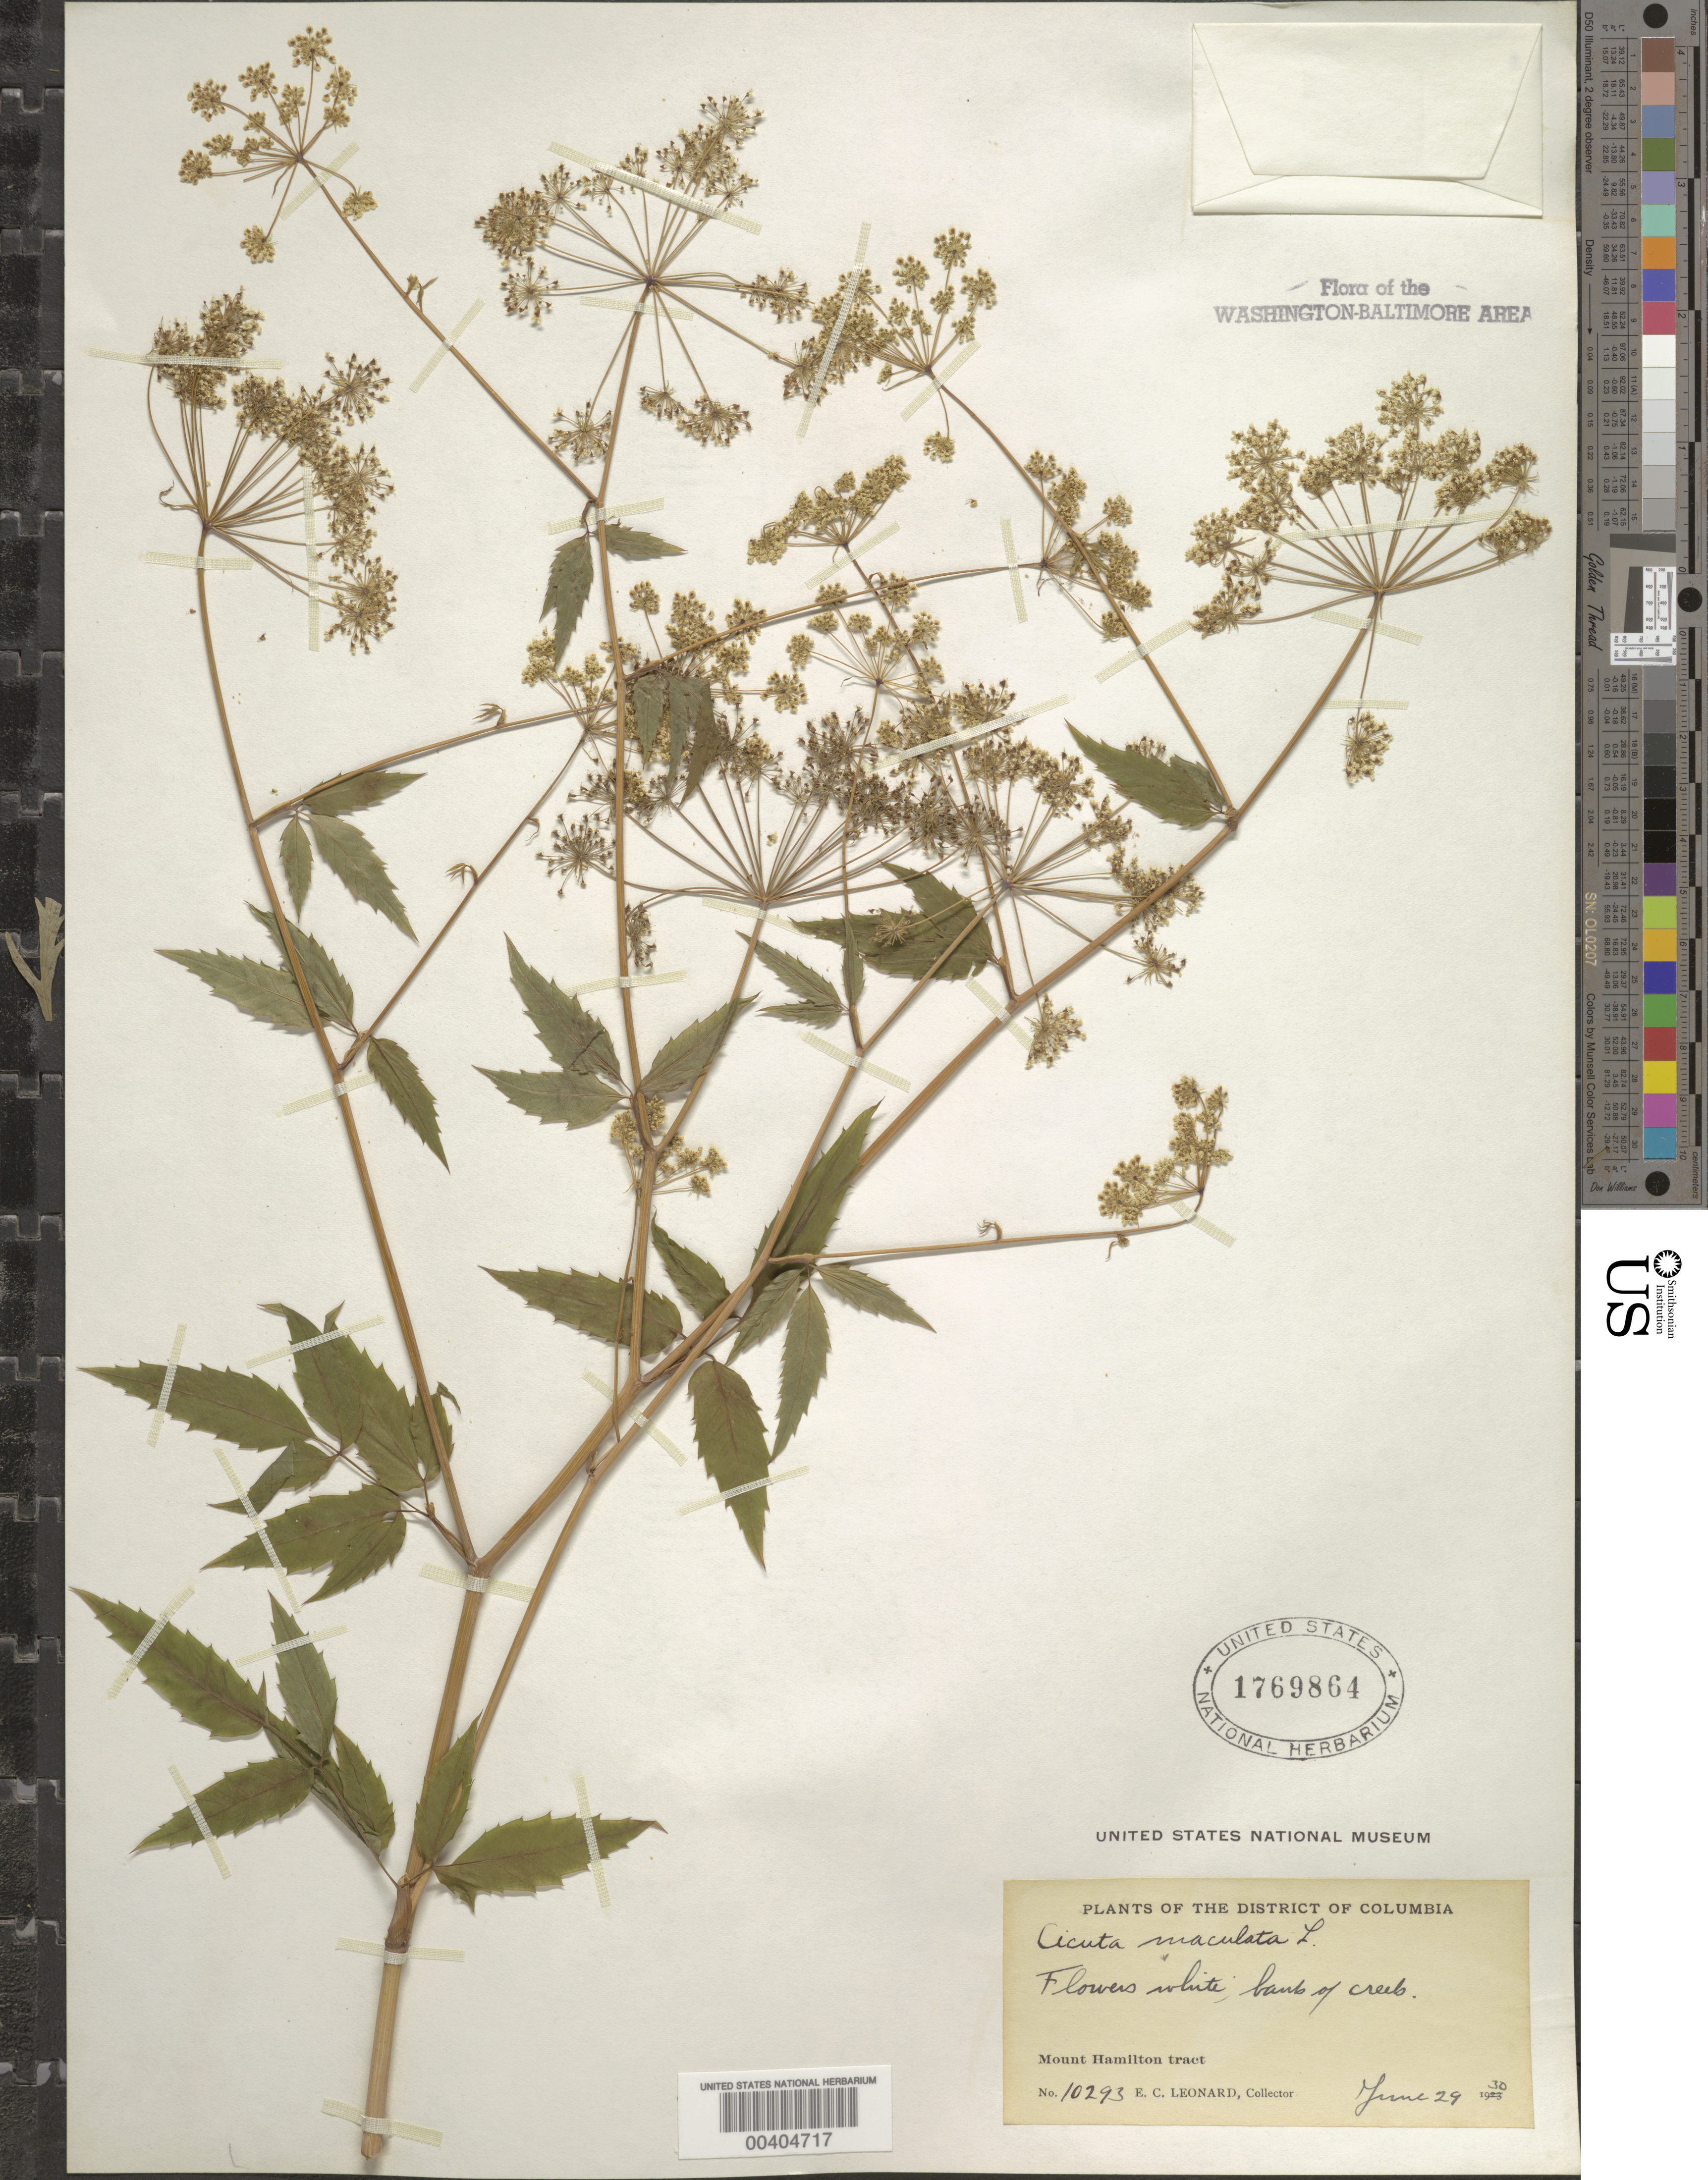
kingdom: Plantae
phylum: Tracheophyta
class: Magnoliopsida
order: Apiales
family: Apiaceae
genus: Cicuta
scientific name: Cicuta maculata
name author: L.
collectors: E. C. Leonard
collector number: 10293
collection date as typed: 29 Jun 1930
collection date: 1930-06-29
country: United States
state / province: District of Columbia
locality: Mount Hamilton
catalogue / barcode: US 1769864